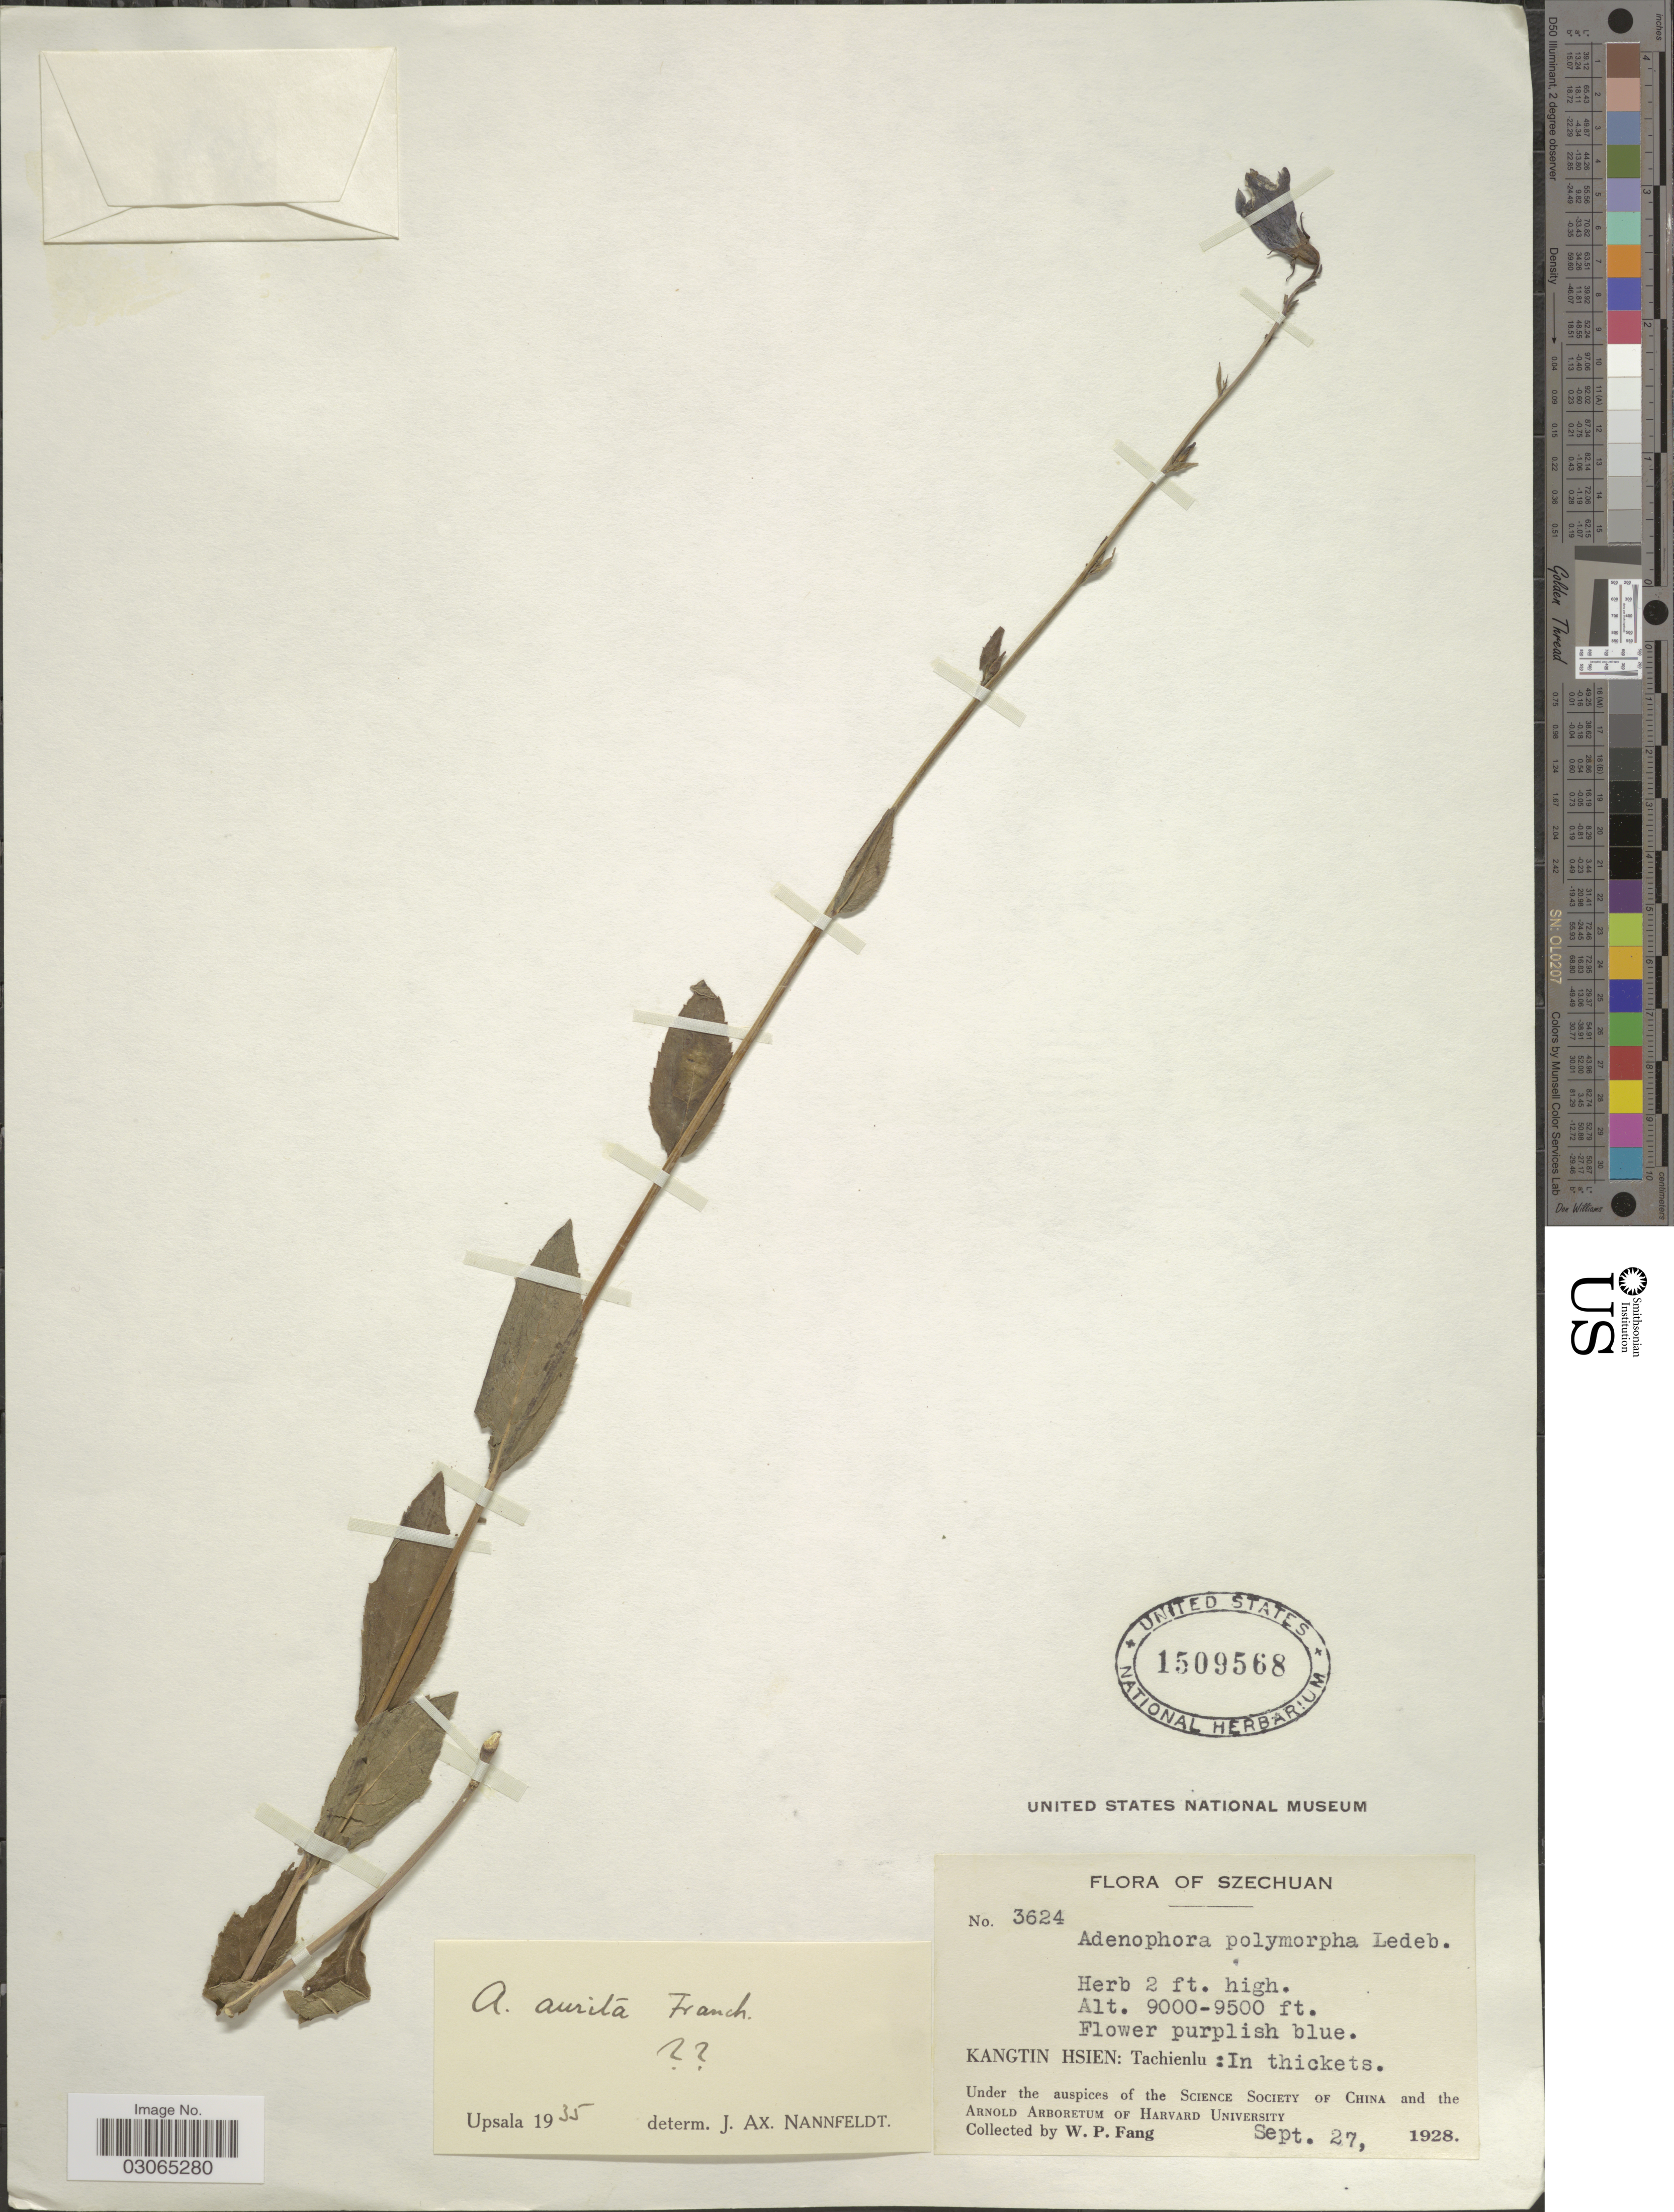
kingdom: Plantae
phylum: Tracheophyta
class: Magnoliopsida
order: Asterales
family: Campanulaceae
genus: Adenophora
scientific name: Adenophora aurita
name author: Franch.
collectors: W. P. Fang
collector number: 3624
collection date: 1928-09-27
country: China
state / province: Sichuan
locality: Szechuan. Kangtin Hsien: Tachienlu: In thickets.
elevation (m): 2743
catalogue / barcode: US 1509568